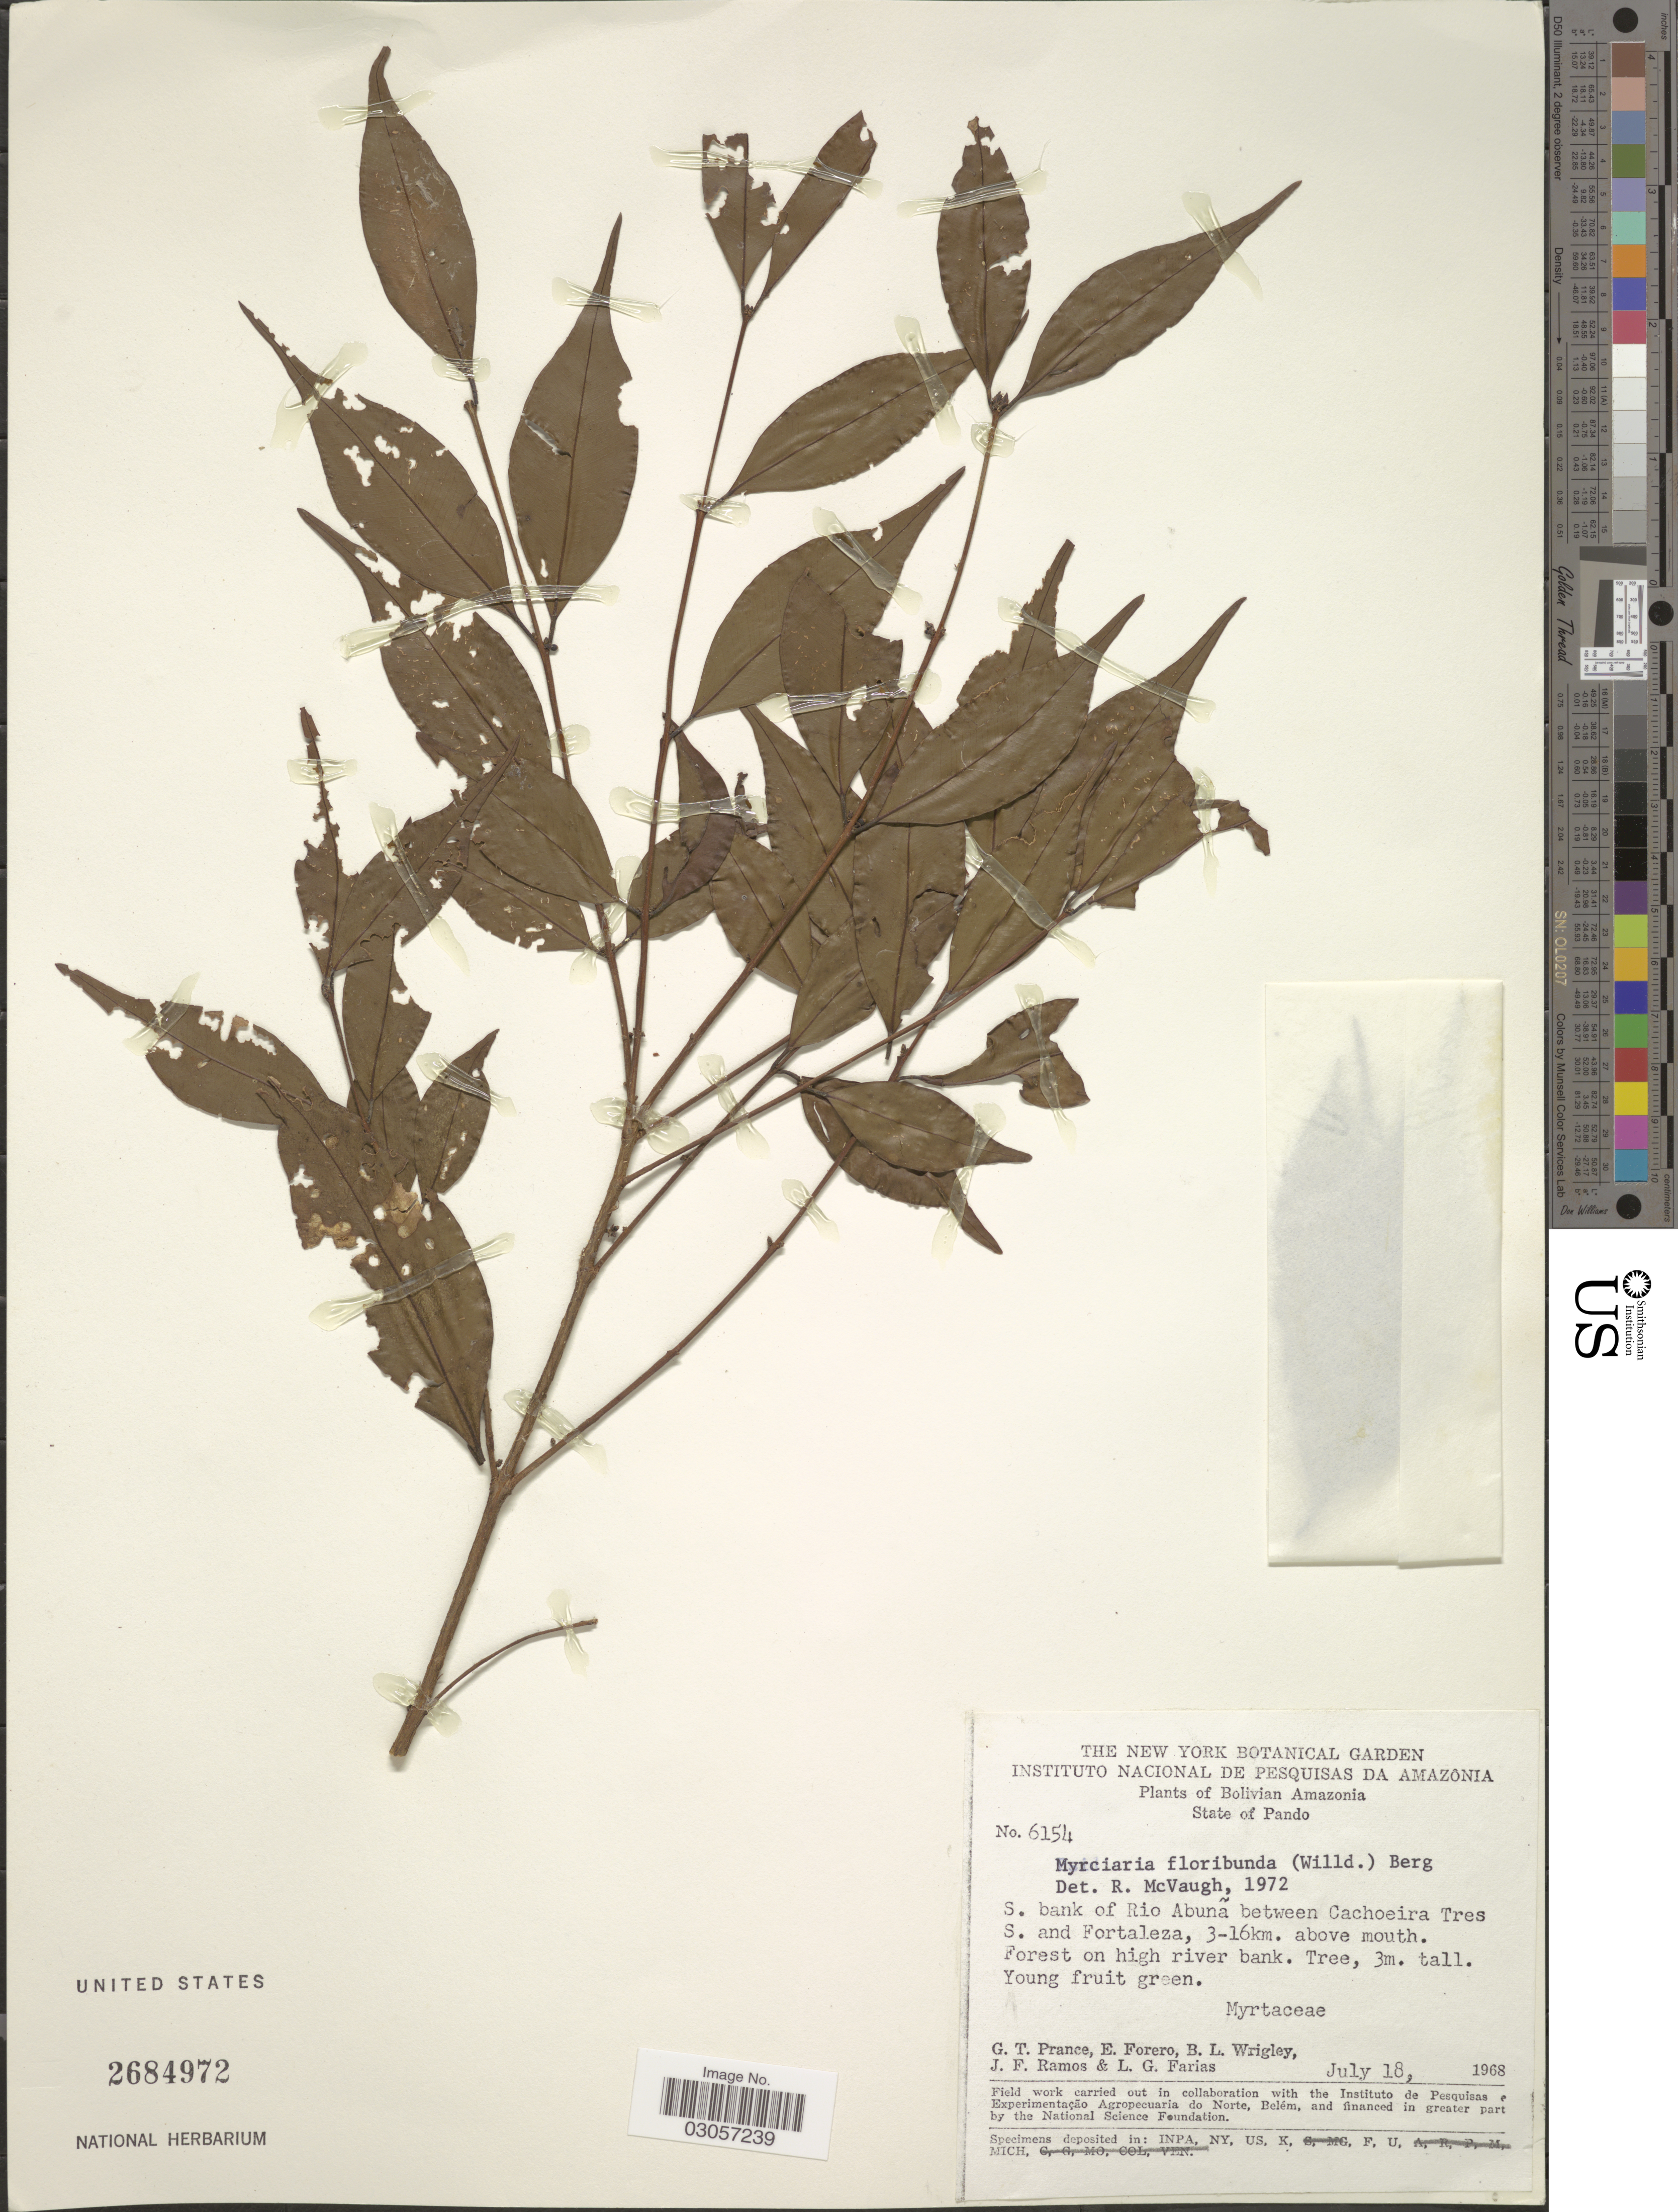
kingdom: Plantae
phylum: Tracheophyta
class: Magnoliopsida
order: Myrtales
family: Myrtaceae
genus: Myrciaria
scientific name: Myrciaria floribunda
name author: (H. West ex Willd.) O. Berg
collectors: G. T. Prance, E. Forero, B. L. Wrigley, J. F. Ramos & L. G. Farias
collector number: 6154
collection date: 1968-07-18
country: Bolivia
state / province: Pando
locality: Bolivian Amazonia, State of Pando, S. bank of Rio Abuña between Cachoeira Tres S. and Fortaleza, 3-16km. above mouth.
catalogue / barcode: US 2684972